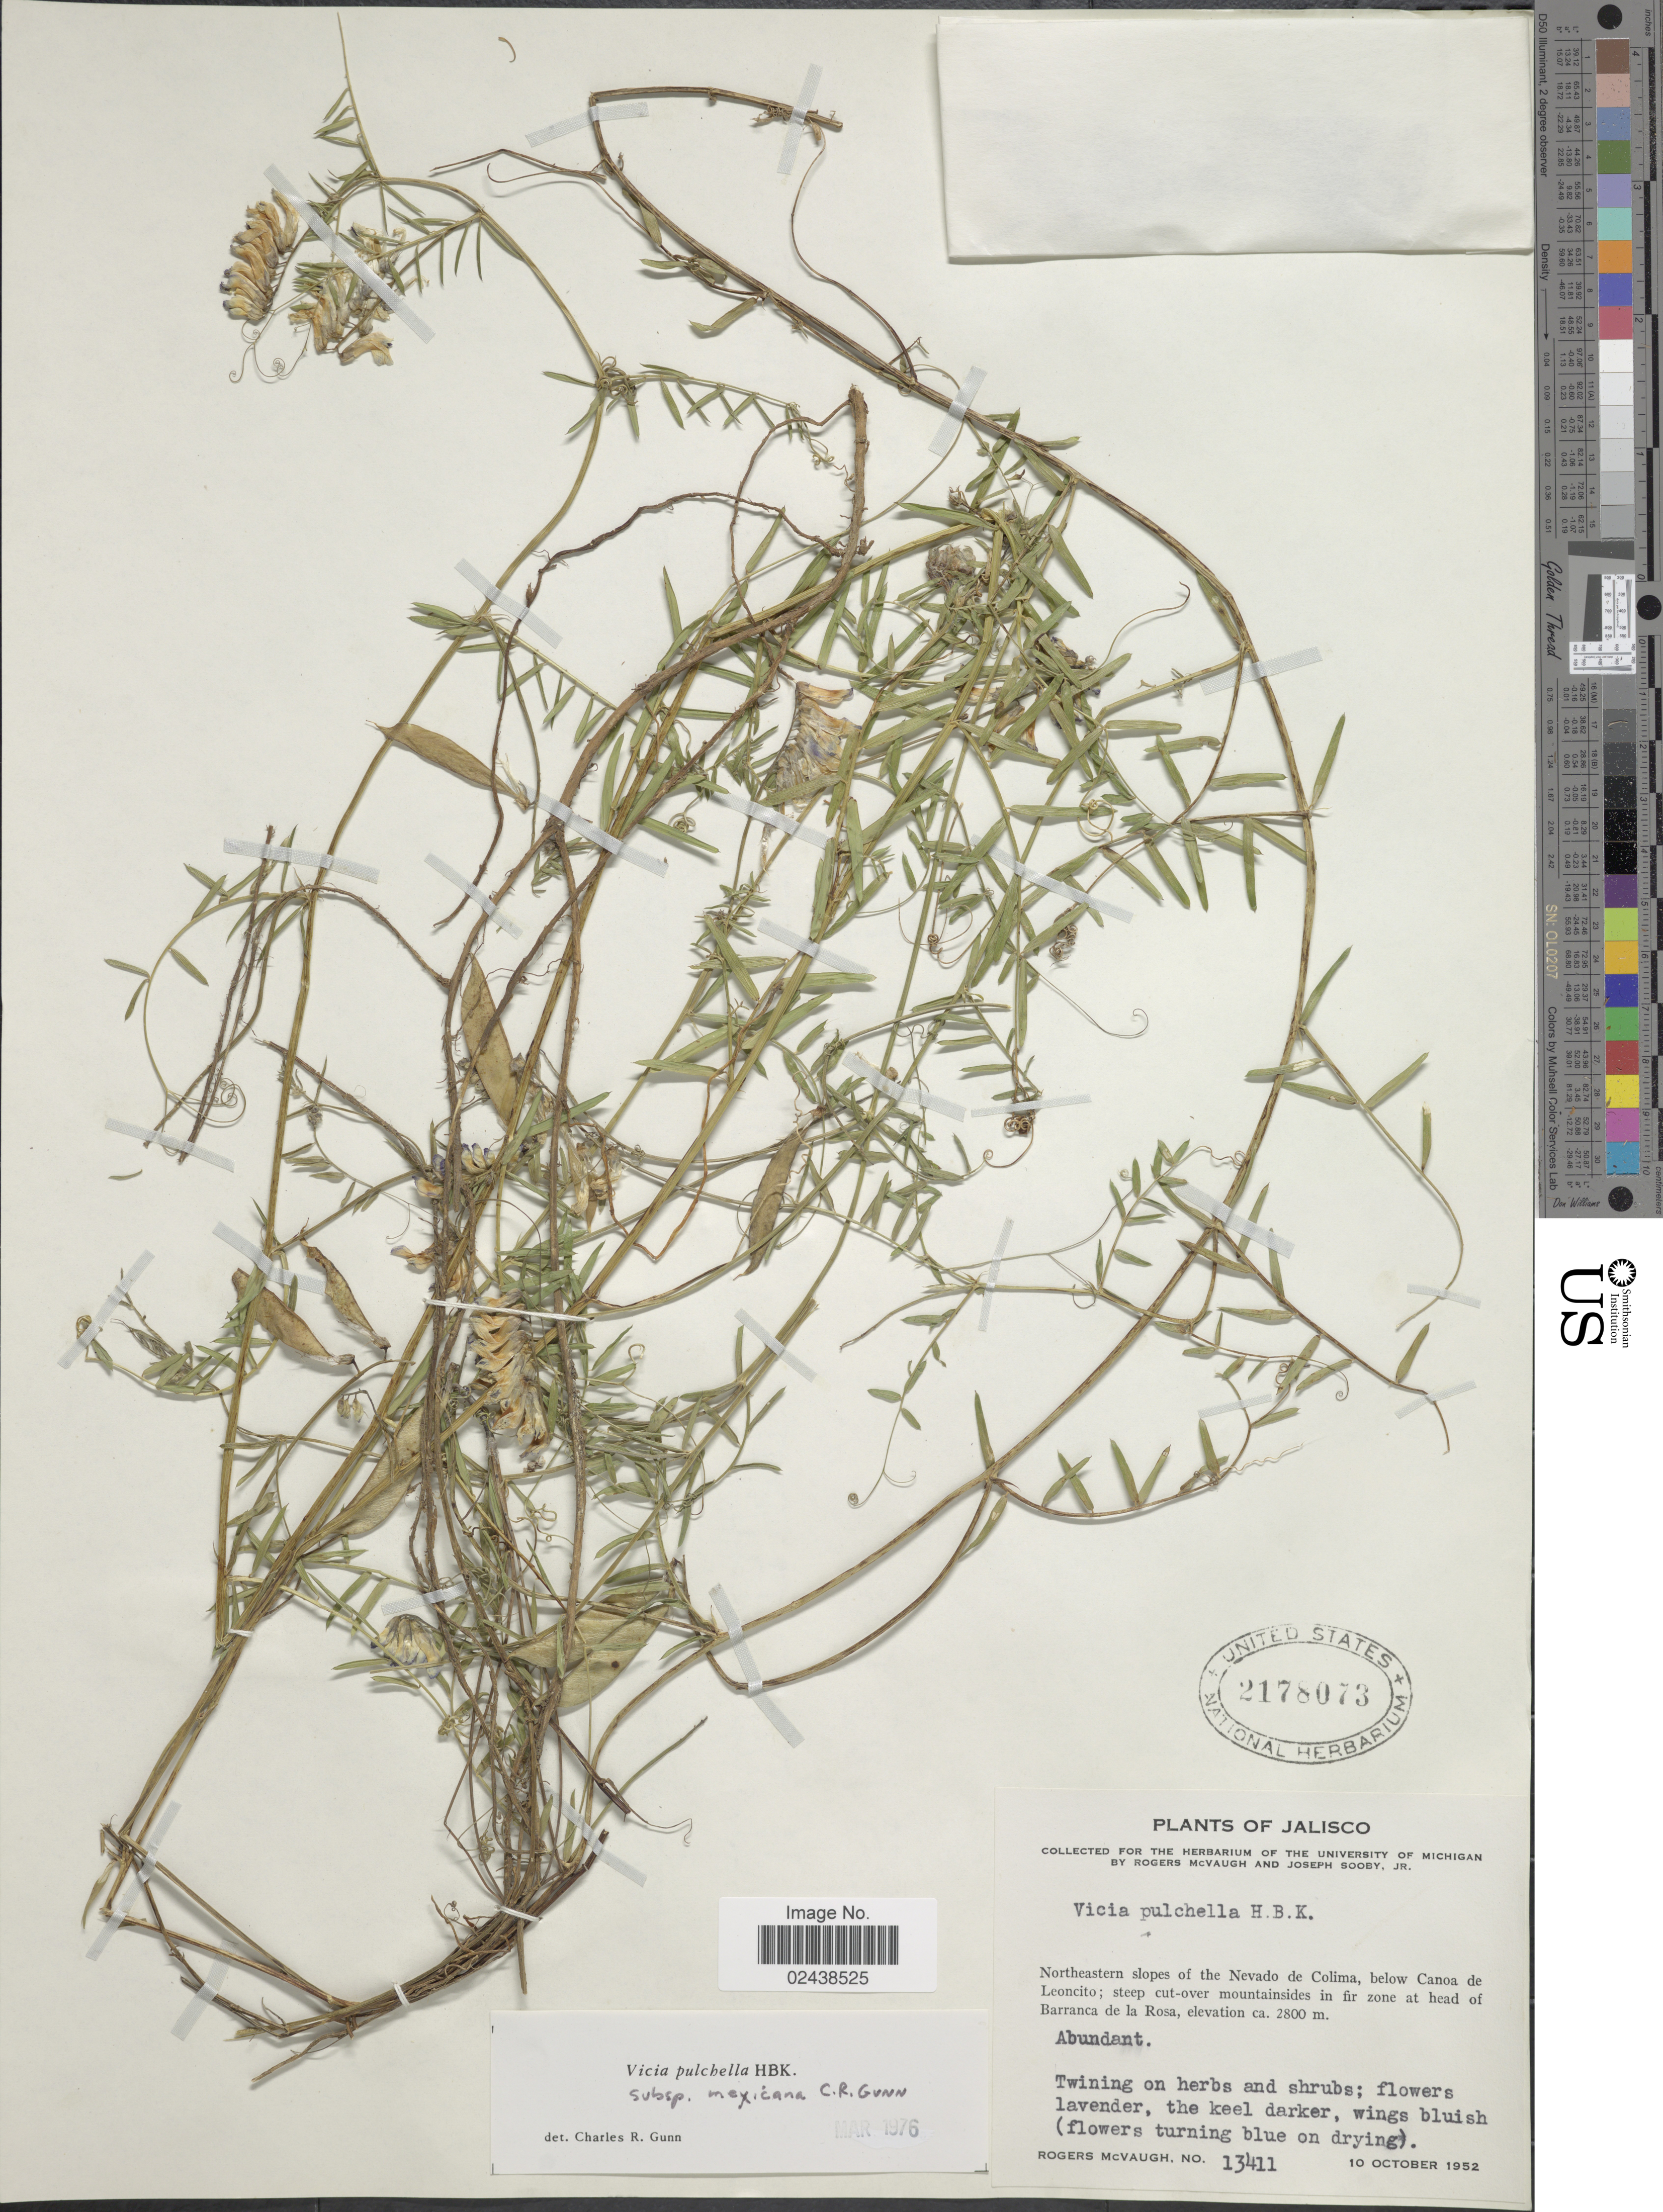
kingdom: Plantae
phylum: Tracheophyta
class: Magnoliopsida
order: Fabales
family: Fabaceae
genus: Vicia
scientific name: Vicia pulchella subsp. mexicana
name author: (Hemsl.) C.R. Gunn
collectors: R. McVaugh & J. Sooby Jr.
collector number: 13411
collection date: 1952-10-10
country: Mexico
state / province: Jalisco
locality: Northeastern slopes of the Nevado de Colima, below Canoa de Leoncito; steep cut-over mountainsides in fir zone at head of Barranca de la Rosa.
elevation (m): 2800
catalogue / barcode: US 2178073